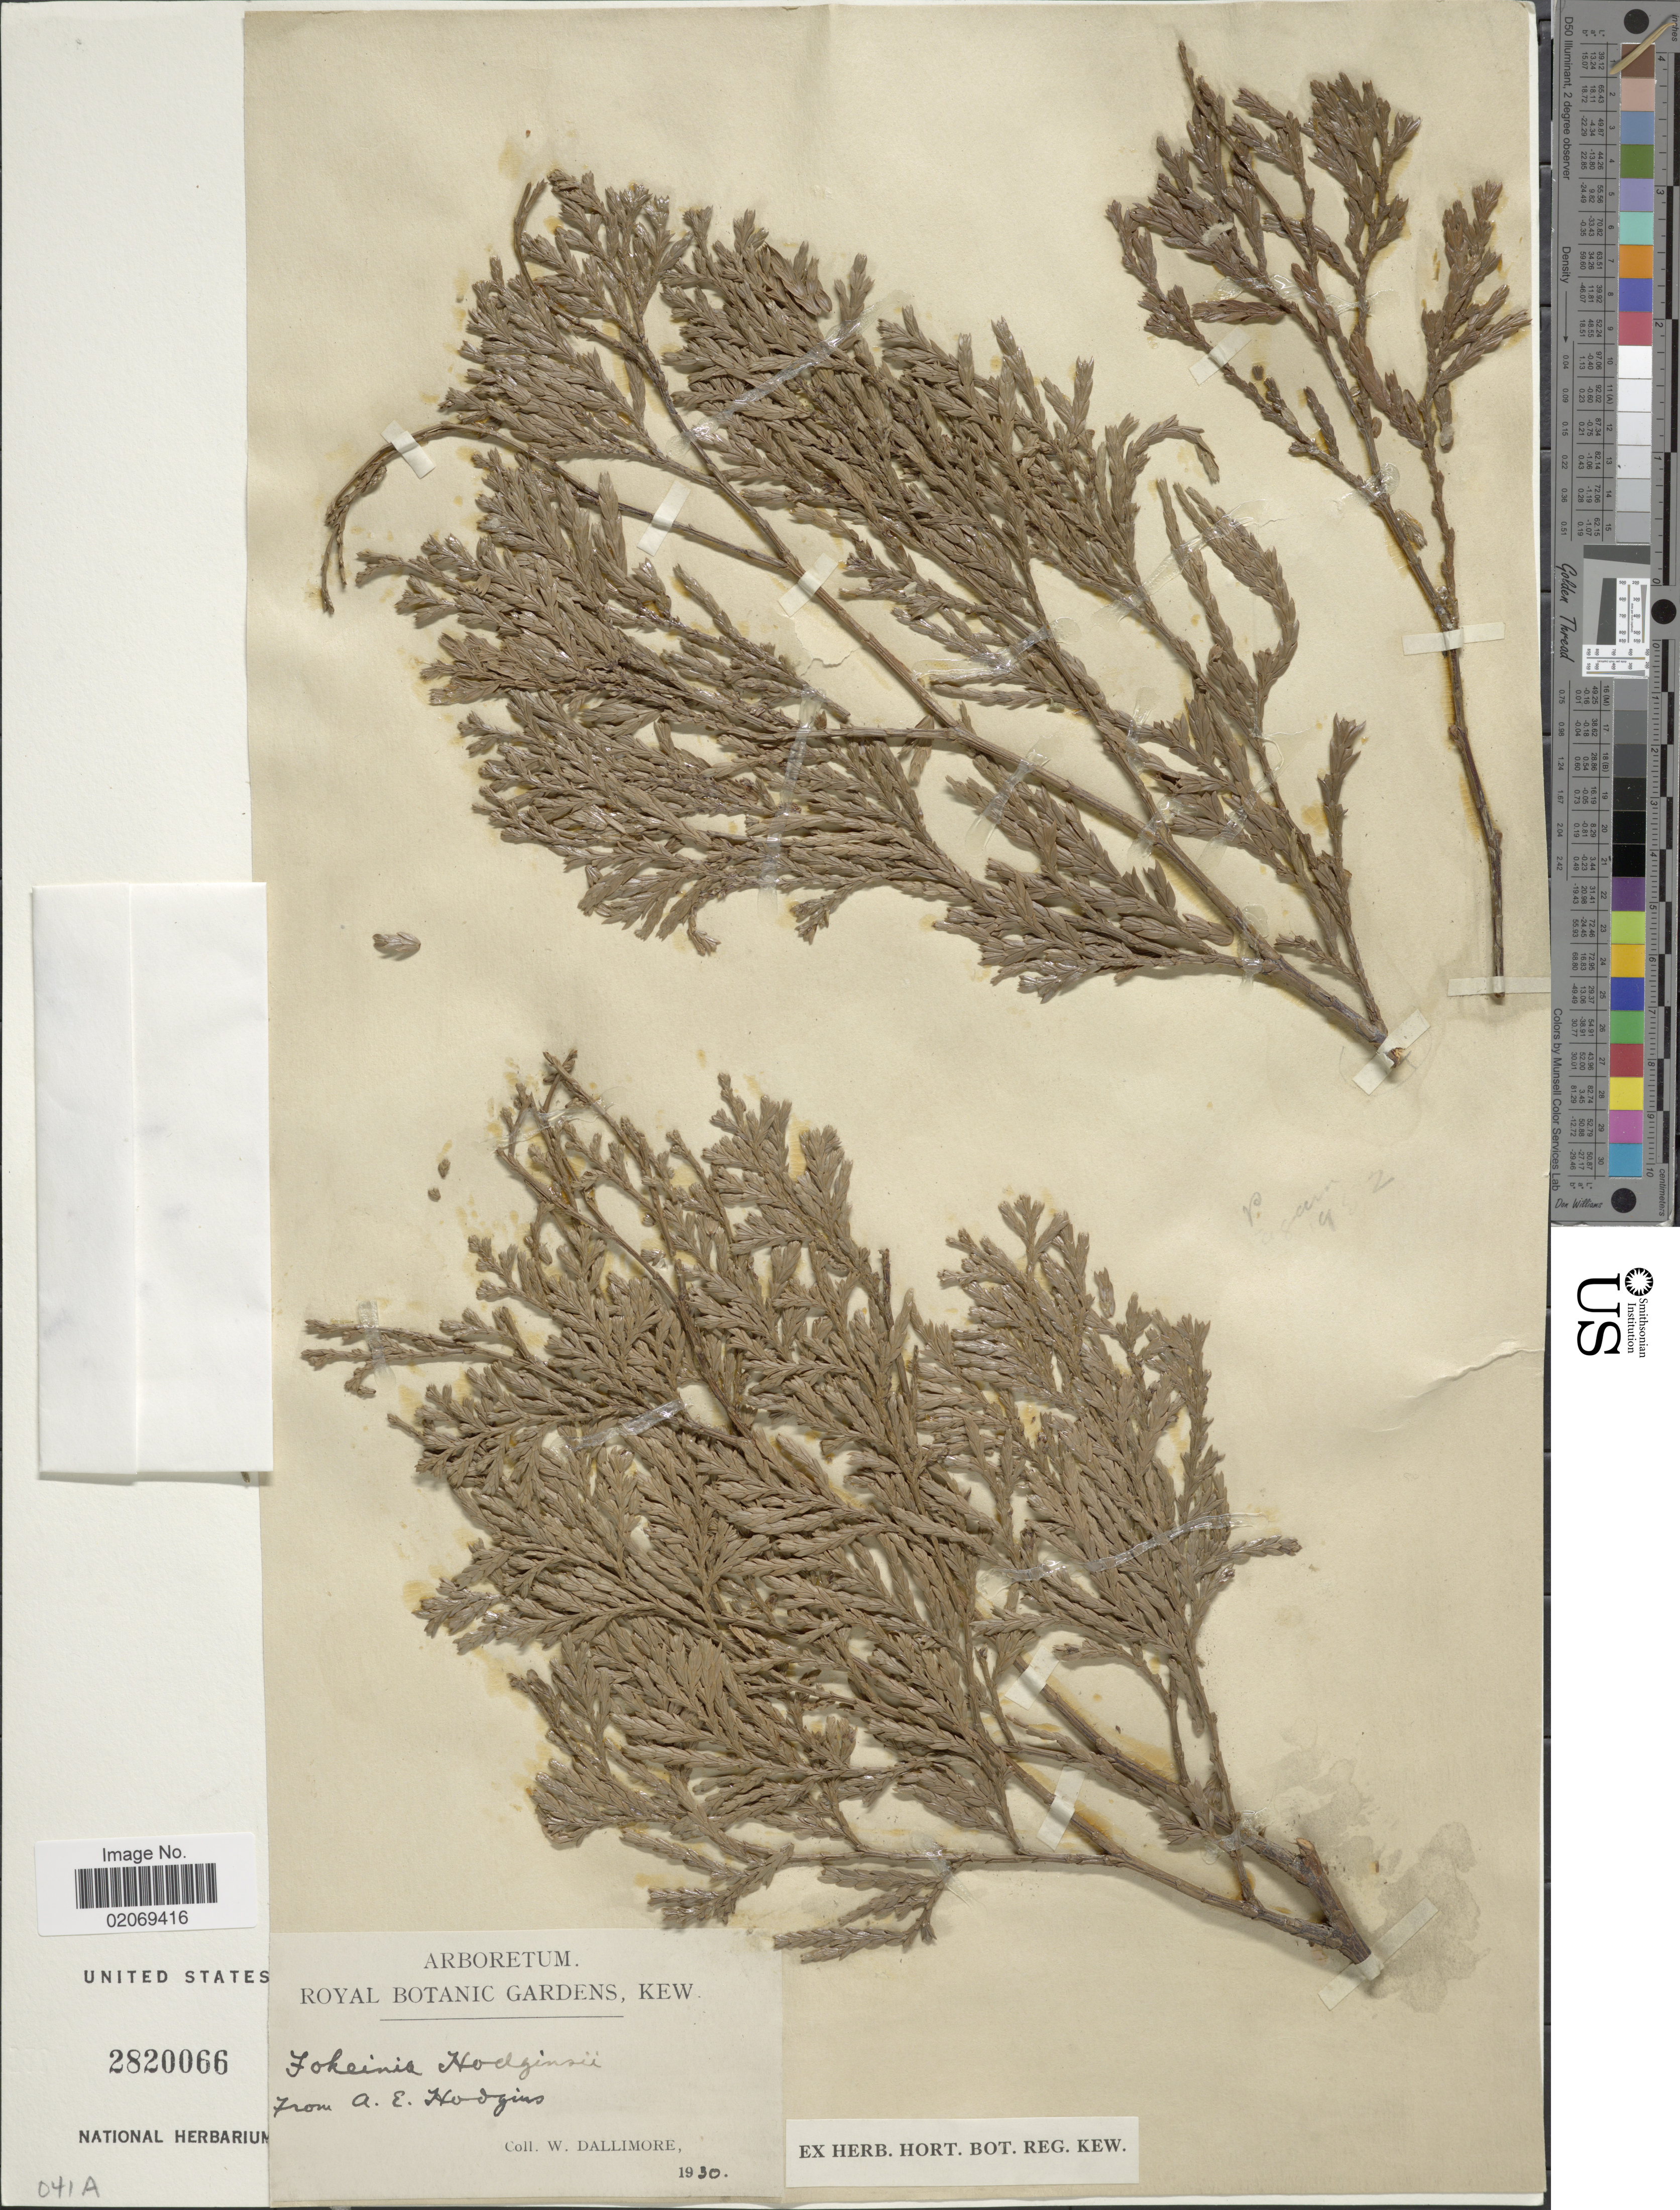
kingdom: Plantae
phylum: Tracheophyta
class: Pinopsida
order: Pinales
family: Cupressaceae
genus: Fokienia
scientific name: Fokienia hodginsii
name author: A. Henry & Thomas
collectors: W. Dallimore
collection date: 1930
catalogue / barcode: US 2820066